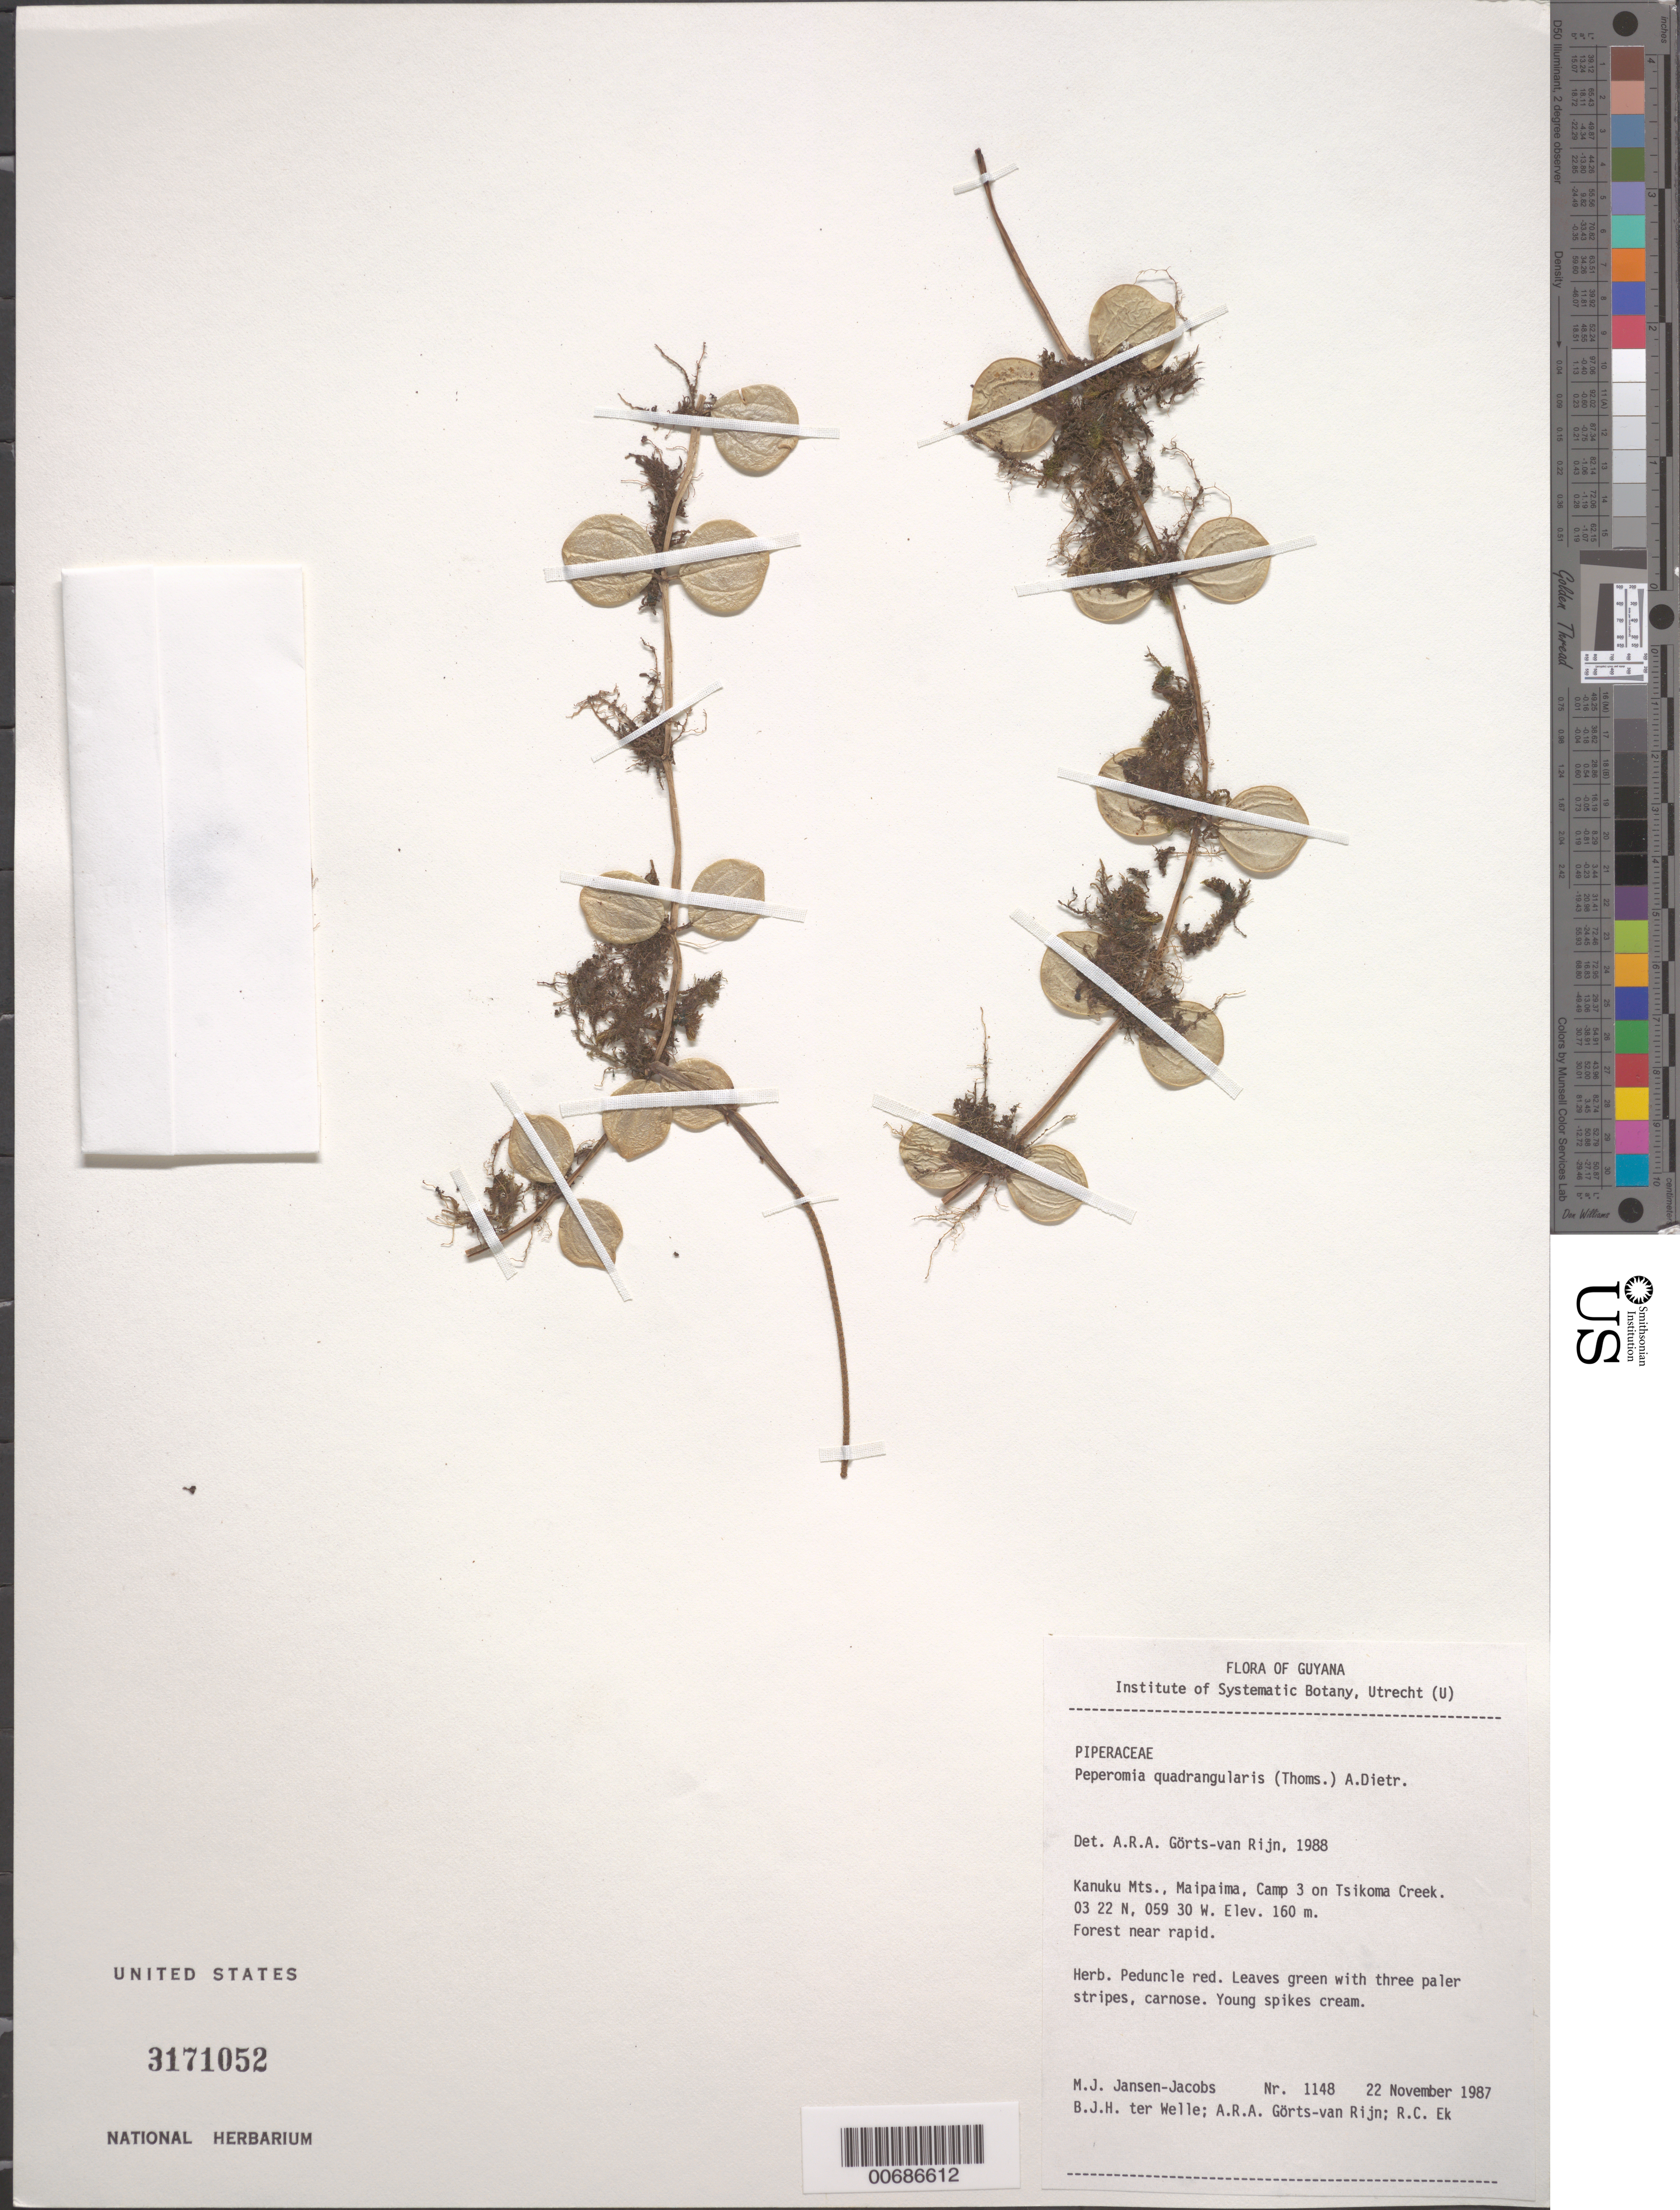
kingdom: Plantae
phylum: Tracheophyta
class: Magnoliopsida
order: Piperales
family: Piperaceae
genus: Peperomia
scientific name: Peperomia quadrangularis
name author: (J.V. Thomps.) A. Dietr.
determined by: Görts-van Rijn, A. R. A.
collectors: M. J. Jansen-Jacobs, B. Welle, A. .R. A. Görts-van Rijn & R. C. Ek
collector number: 1148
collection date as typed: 22-Nov-87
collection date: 1987-11-22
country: Guyana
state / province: U. Takutu-U. Essequibo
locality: Kanuku Mts., Maipaima, Camp 3 on Tsikoma Creek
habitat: Forest near rapid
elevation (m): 160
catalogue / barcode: US 3171052